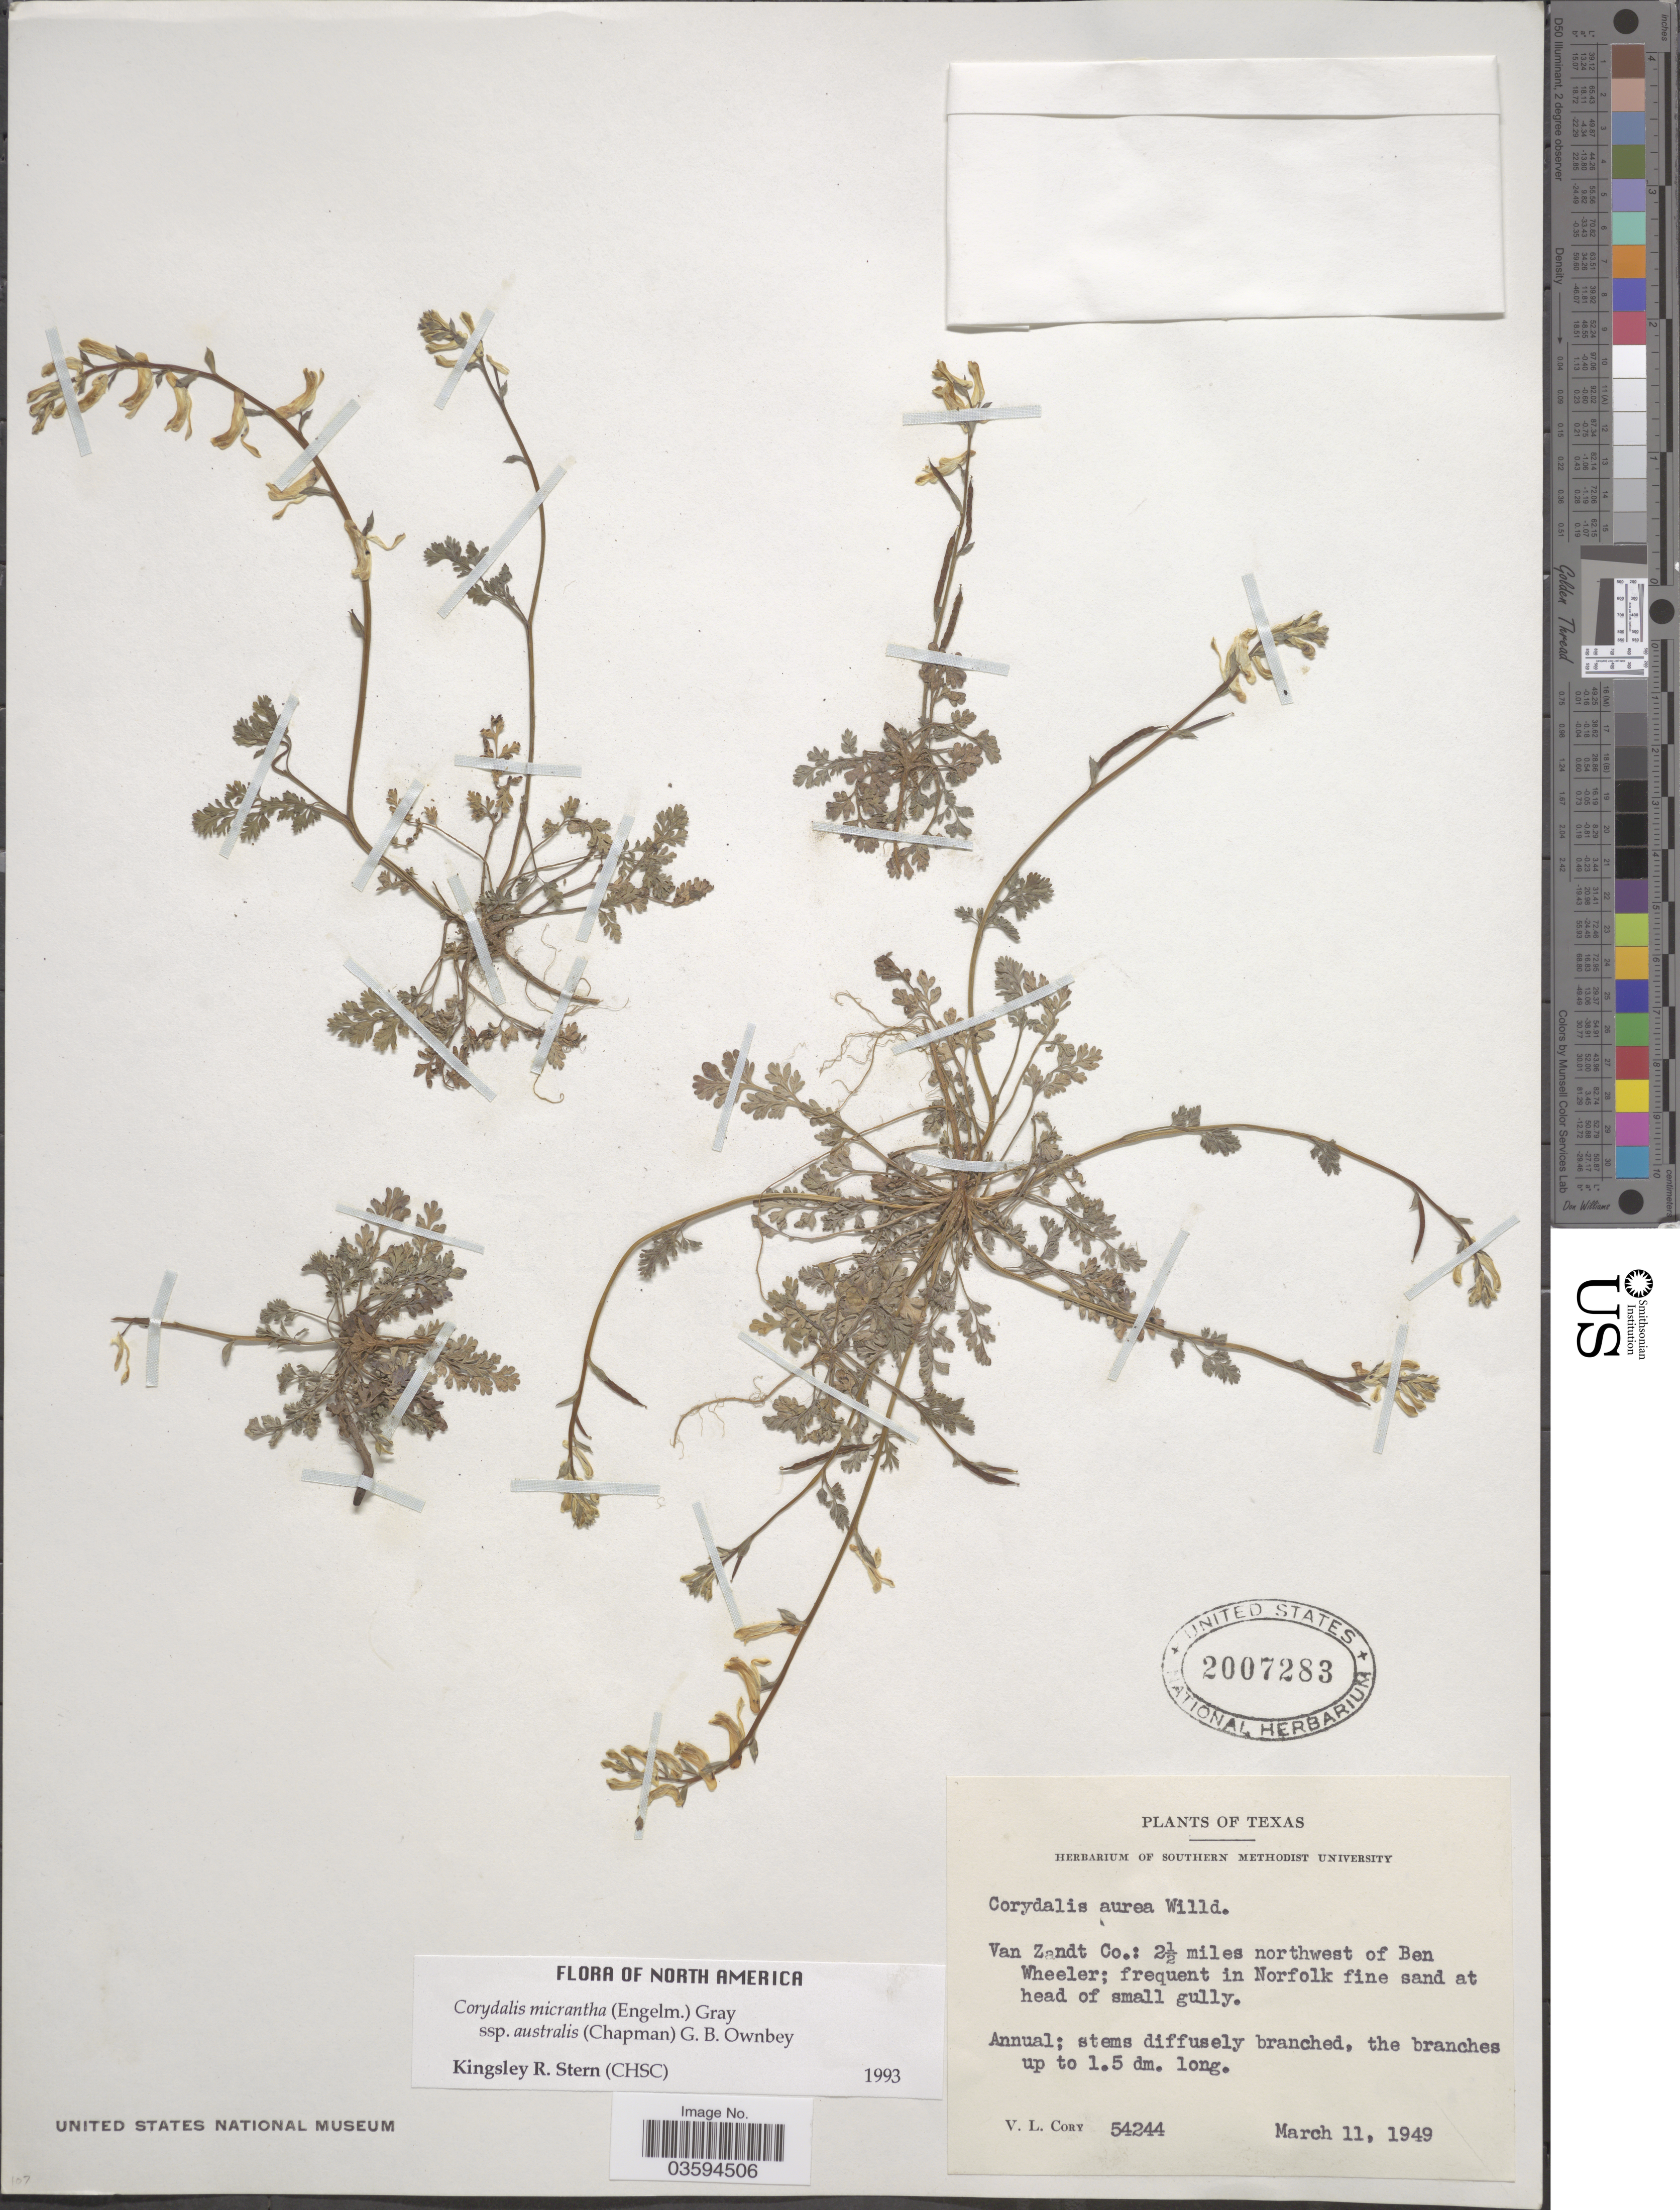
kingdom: Plantae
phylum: Tracheophyta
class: Magnoliopsida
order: Ranunculales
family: Papaveraceae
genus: Corydalis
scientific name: Corydalis micrantha subsp. australis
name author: (Chapm.) G.B. Ownbey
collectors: V. Cory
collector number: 54244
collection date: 1949-03-11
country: United States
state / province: Texas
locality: Van Zandt Co.: 2½ miles northwest of Ben Wheeler.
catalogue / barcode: US 2007283